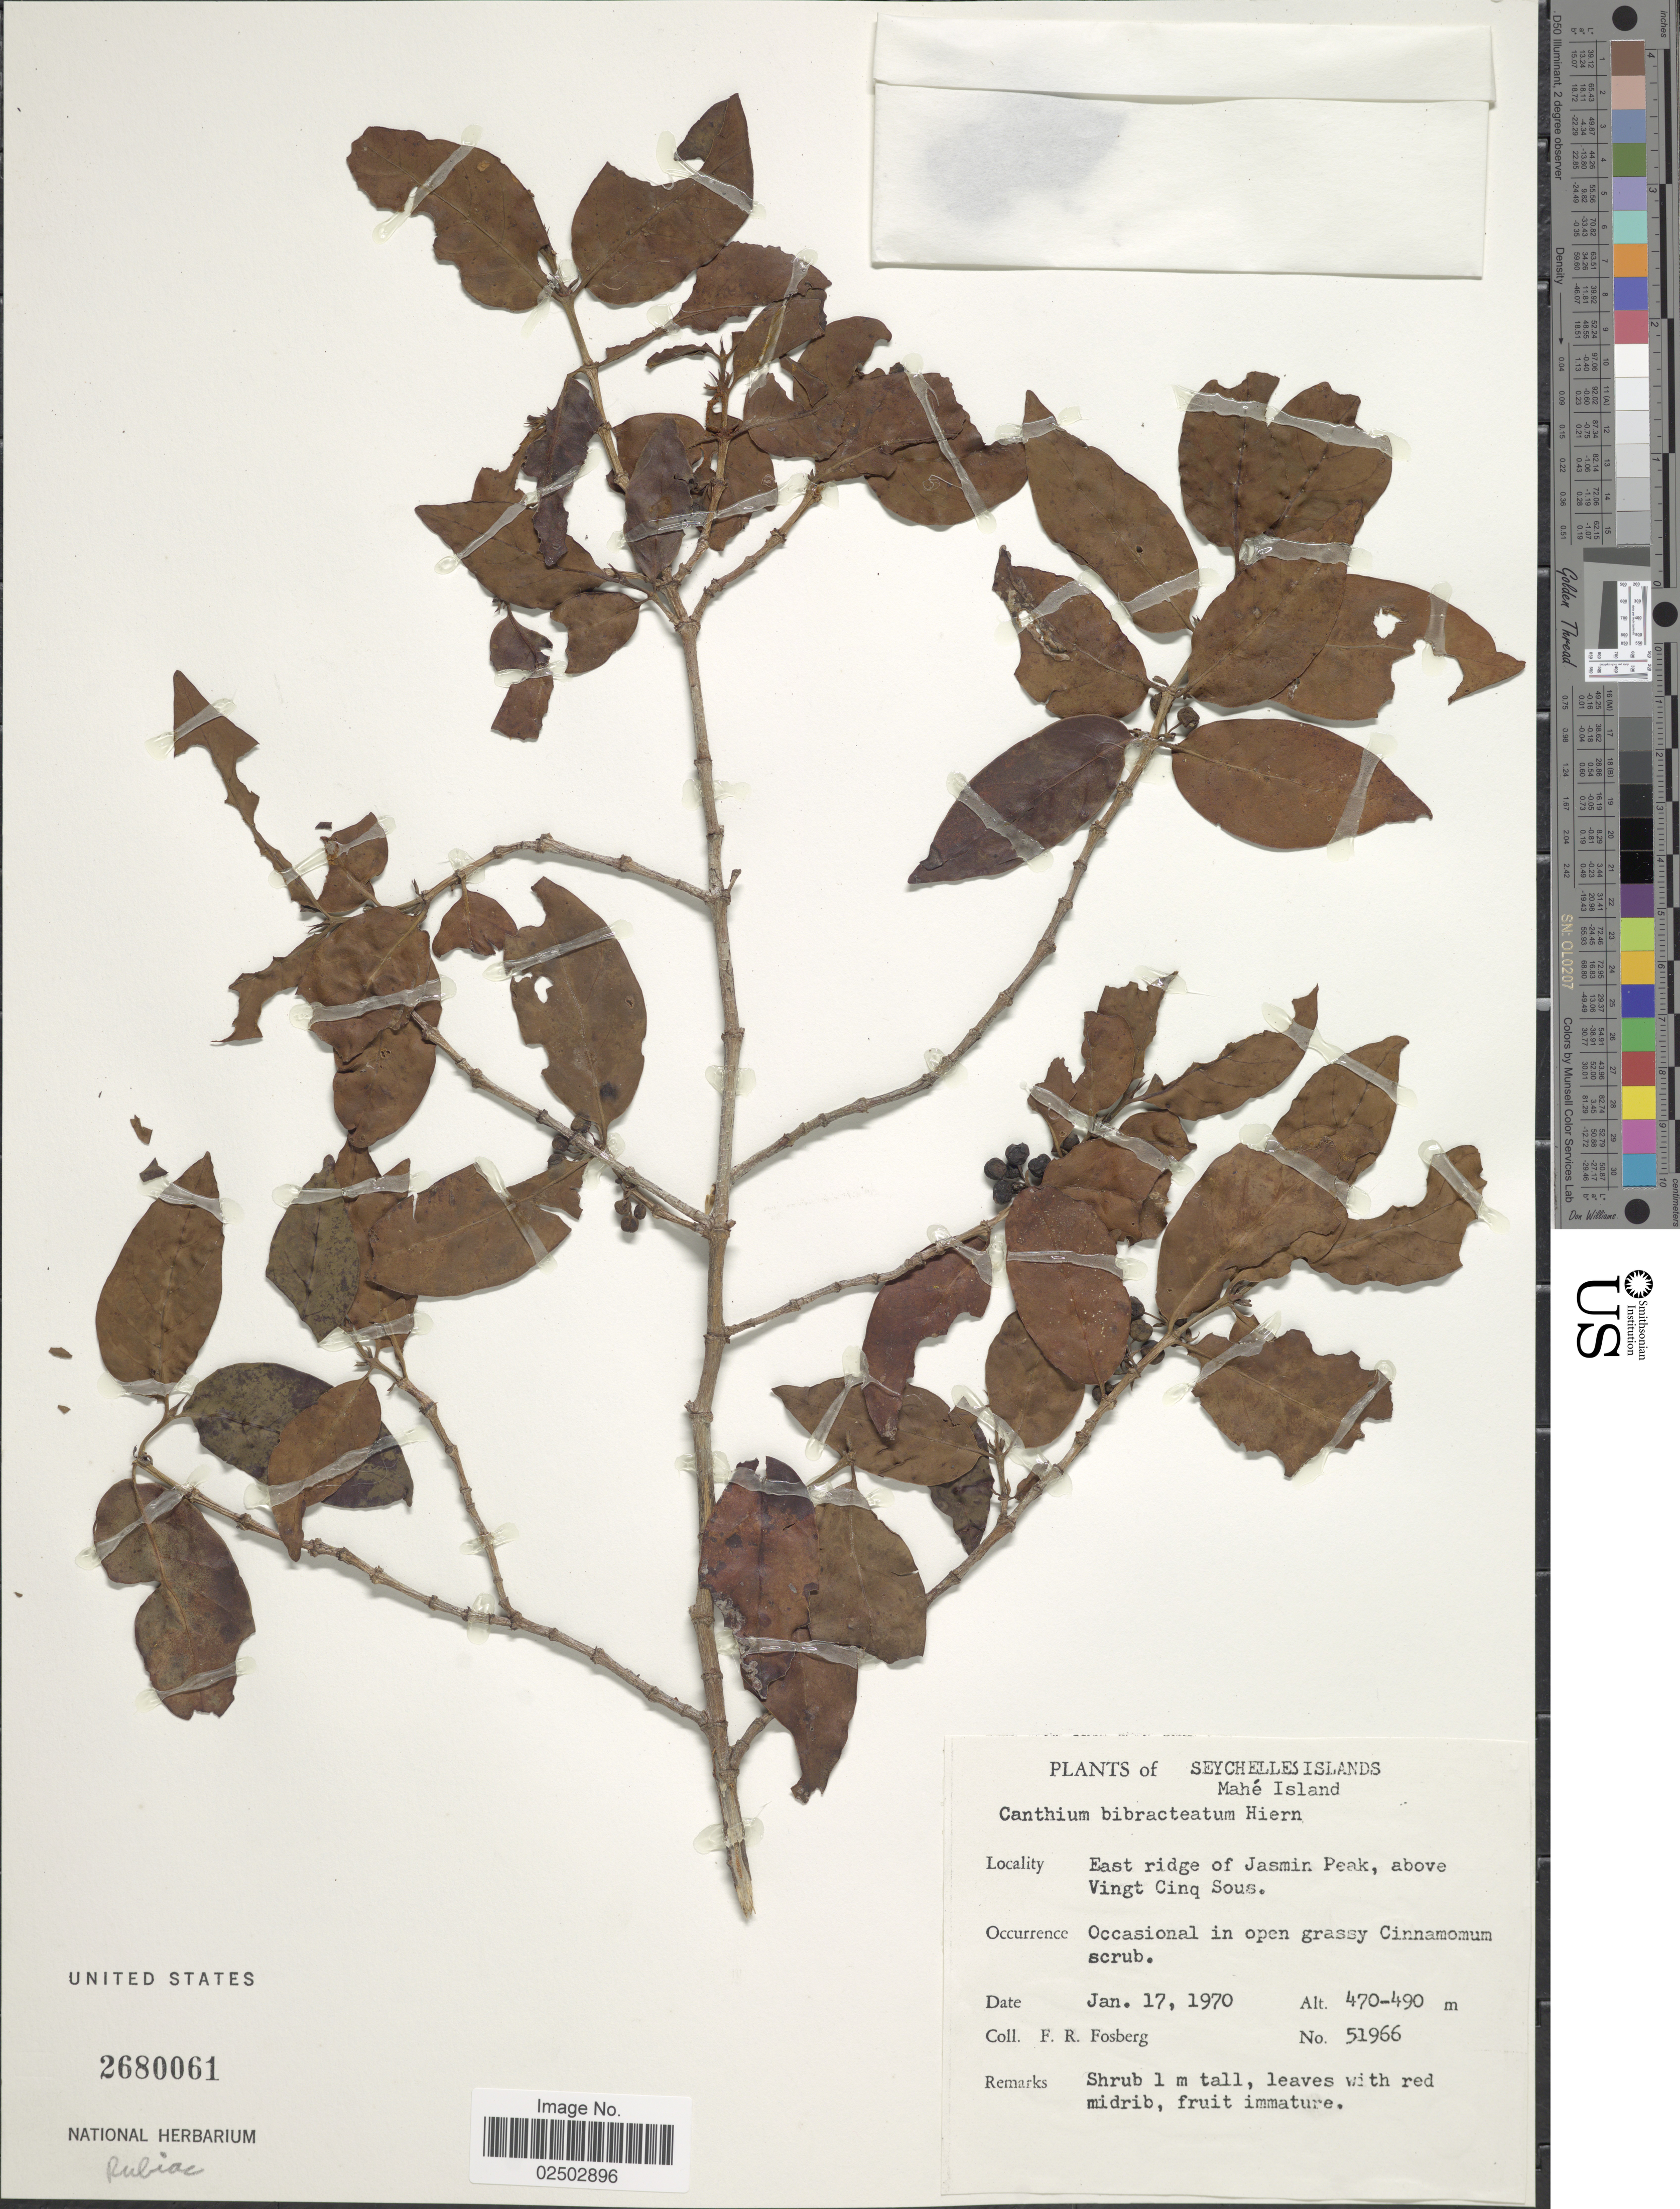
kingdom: Plantae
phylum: Tracheophyta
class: Magnoliopsida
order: Gentianales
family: Rubiaceae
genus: Canthium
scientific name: Canthium bibracteatum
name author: (Baker) Hiern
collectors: F. R. Fosberg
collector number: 51966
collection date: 1970-01-17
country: Seychelles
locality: Seychelles Islands, Mahe Island, East ridge of Jasmir, Peak, above Vingt Cinq Sous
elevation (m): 470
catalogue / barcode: US 2680061